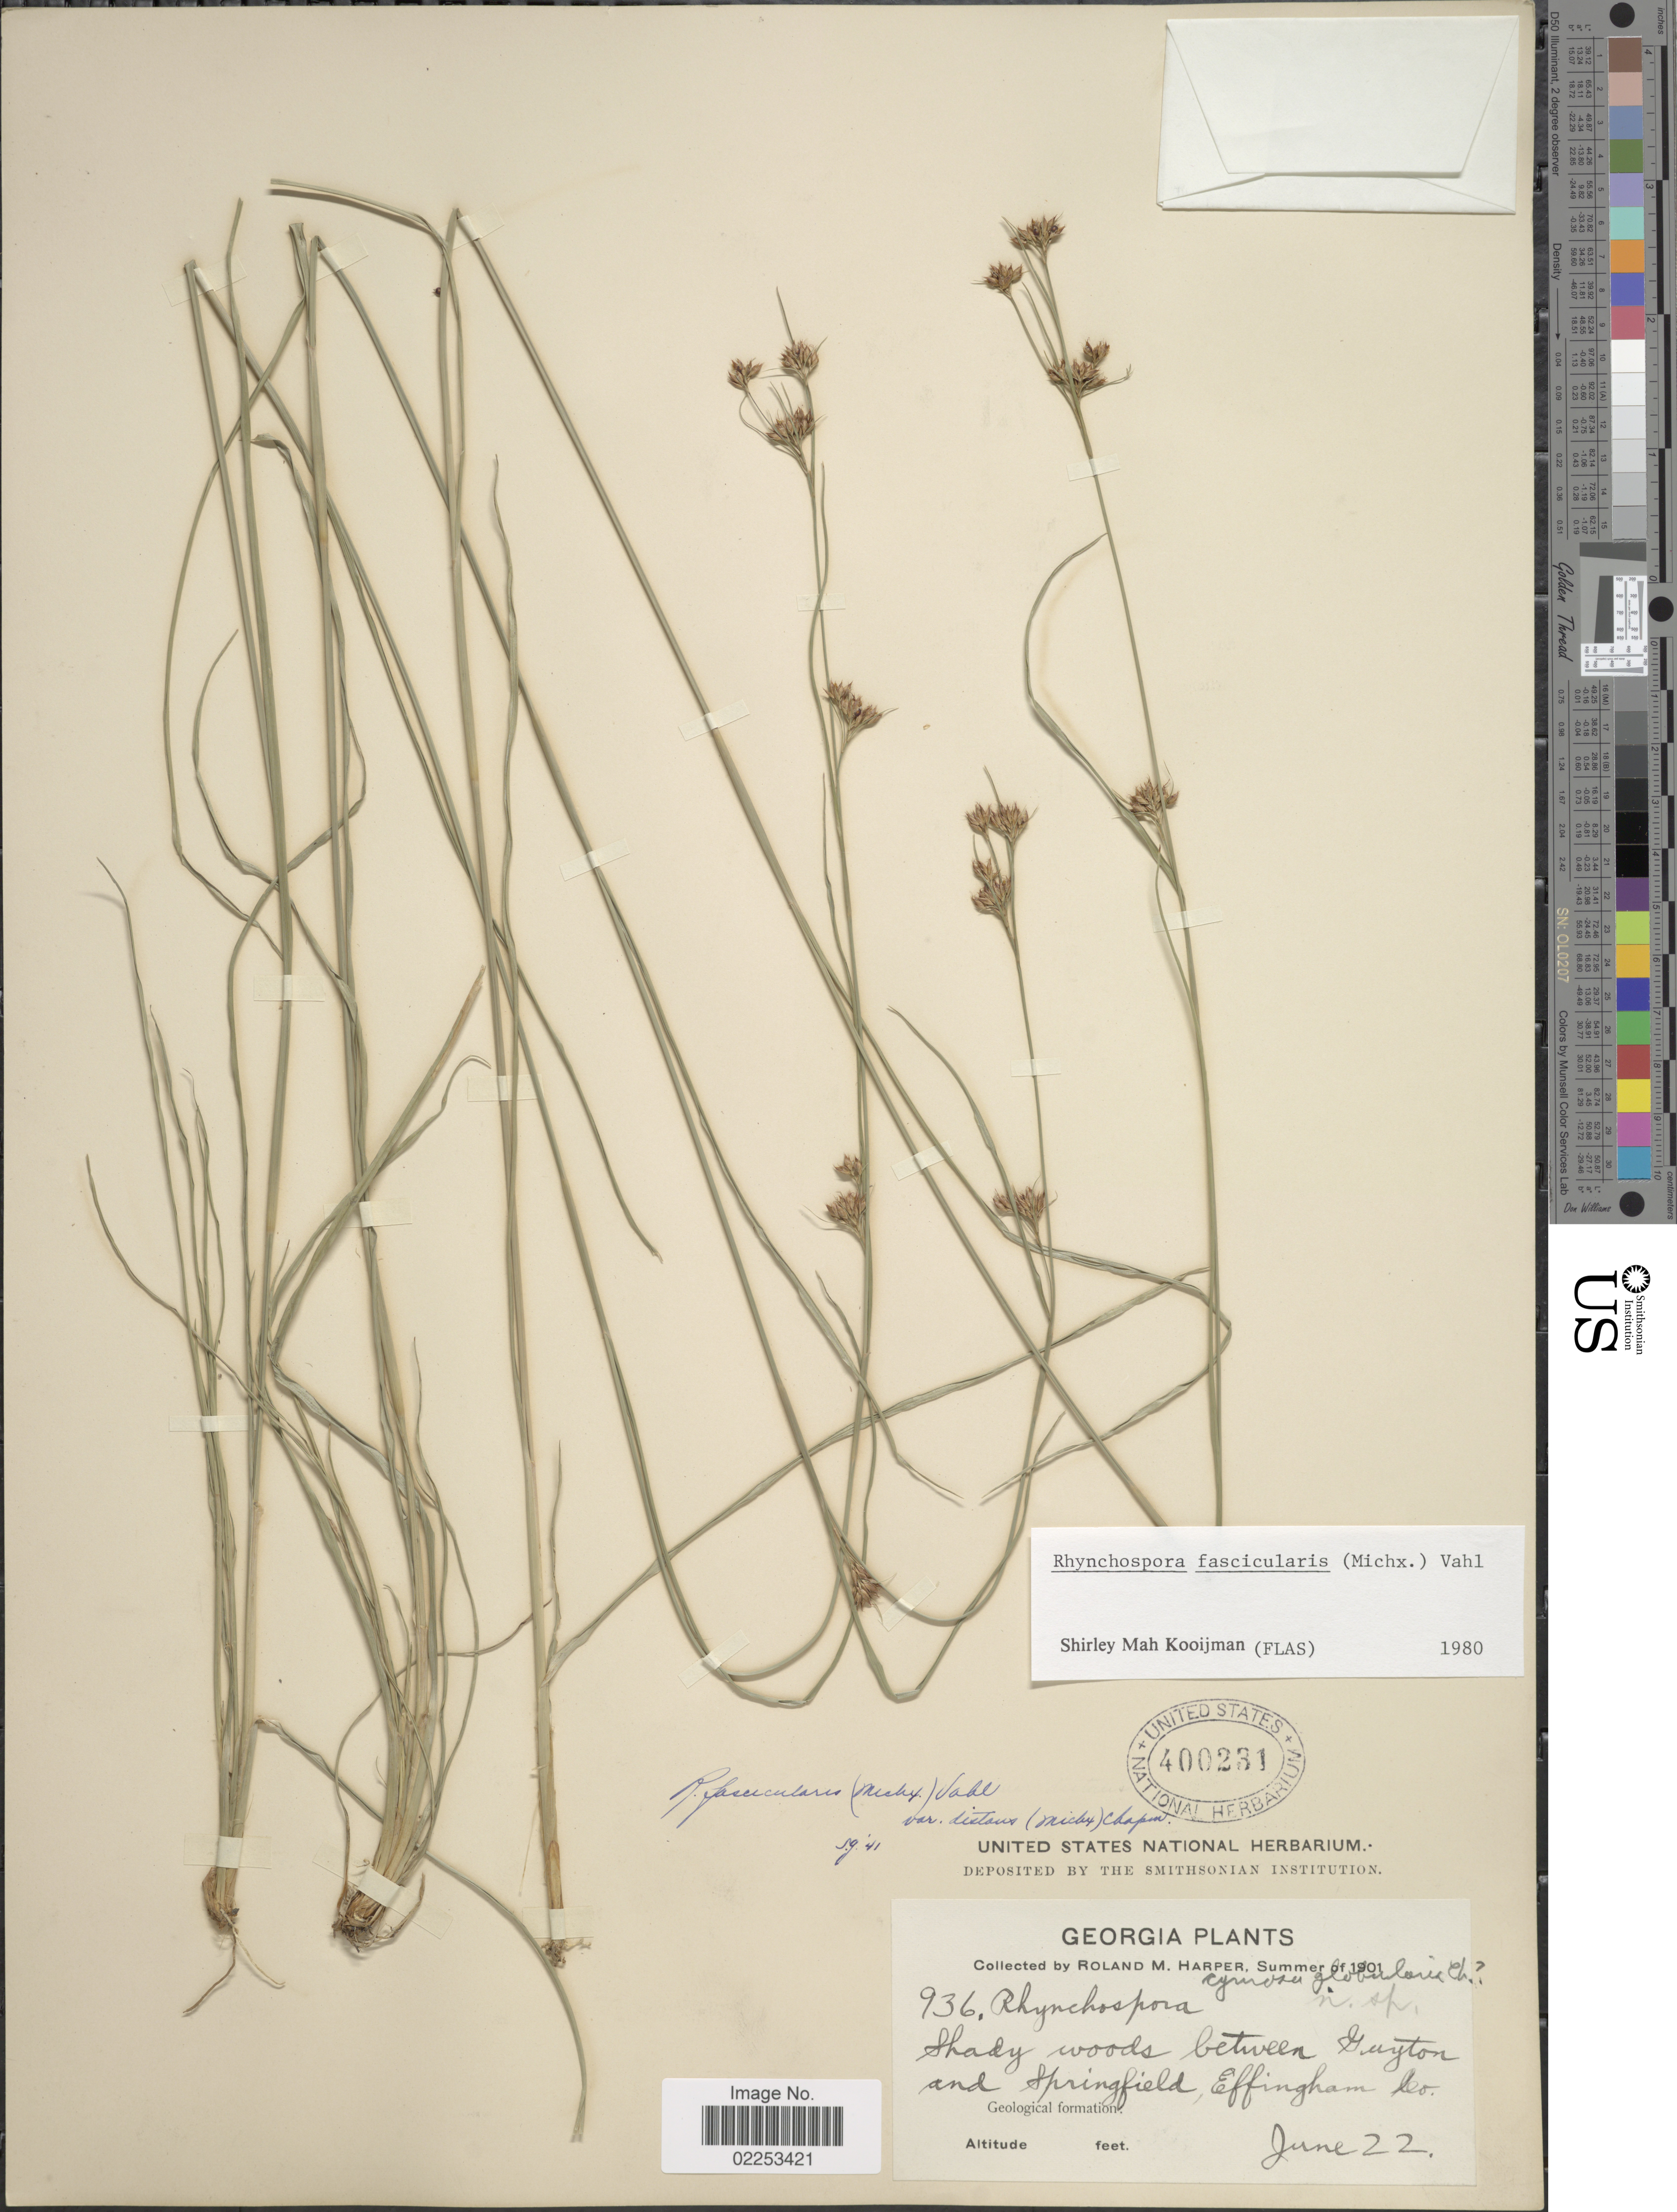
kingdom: Plantae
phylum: Tracheophyta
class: Liliopsida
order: Poales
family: Cyperaceae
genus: Rhynchospora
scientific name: Rhynchospora fascicularis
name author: (Michx.) Vahl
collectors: R. M. Harper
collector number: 936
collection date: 1901-06-22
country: United States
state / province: Georgia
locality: Shady woods between Gayton and Springfield, Effingham Co. Geological formation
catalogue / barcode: US 400231